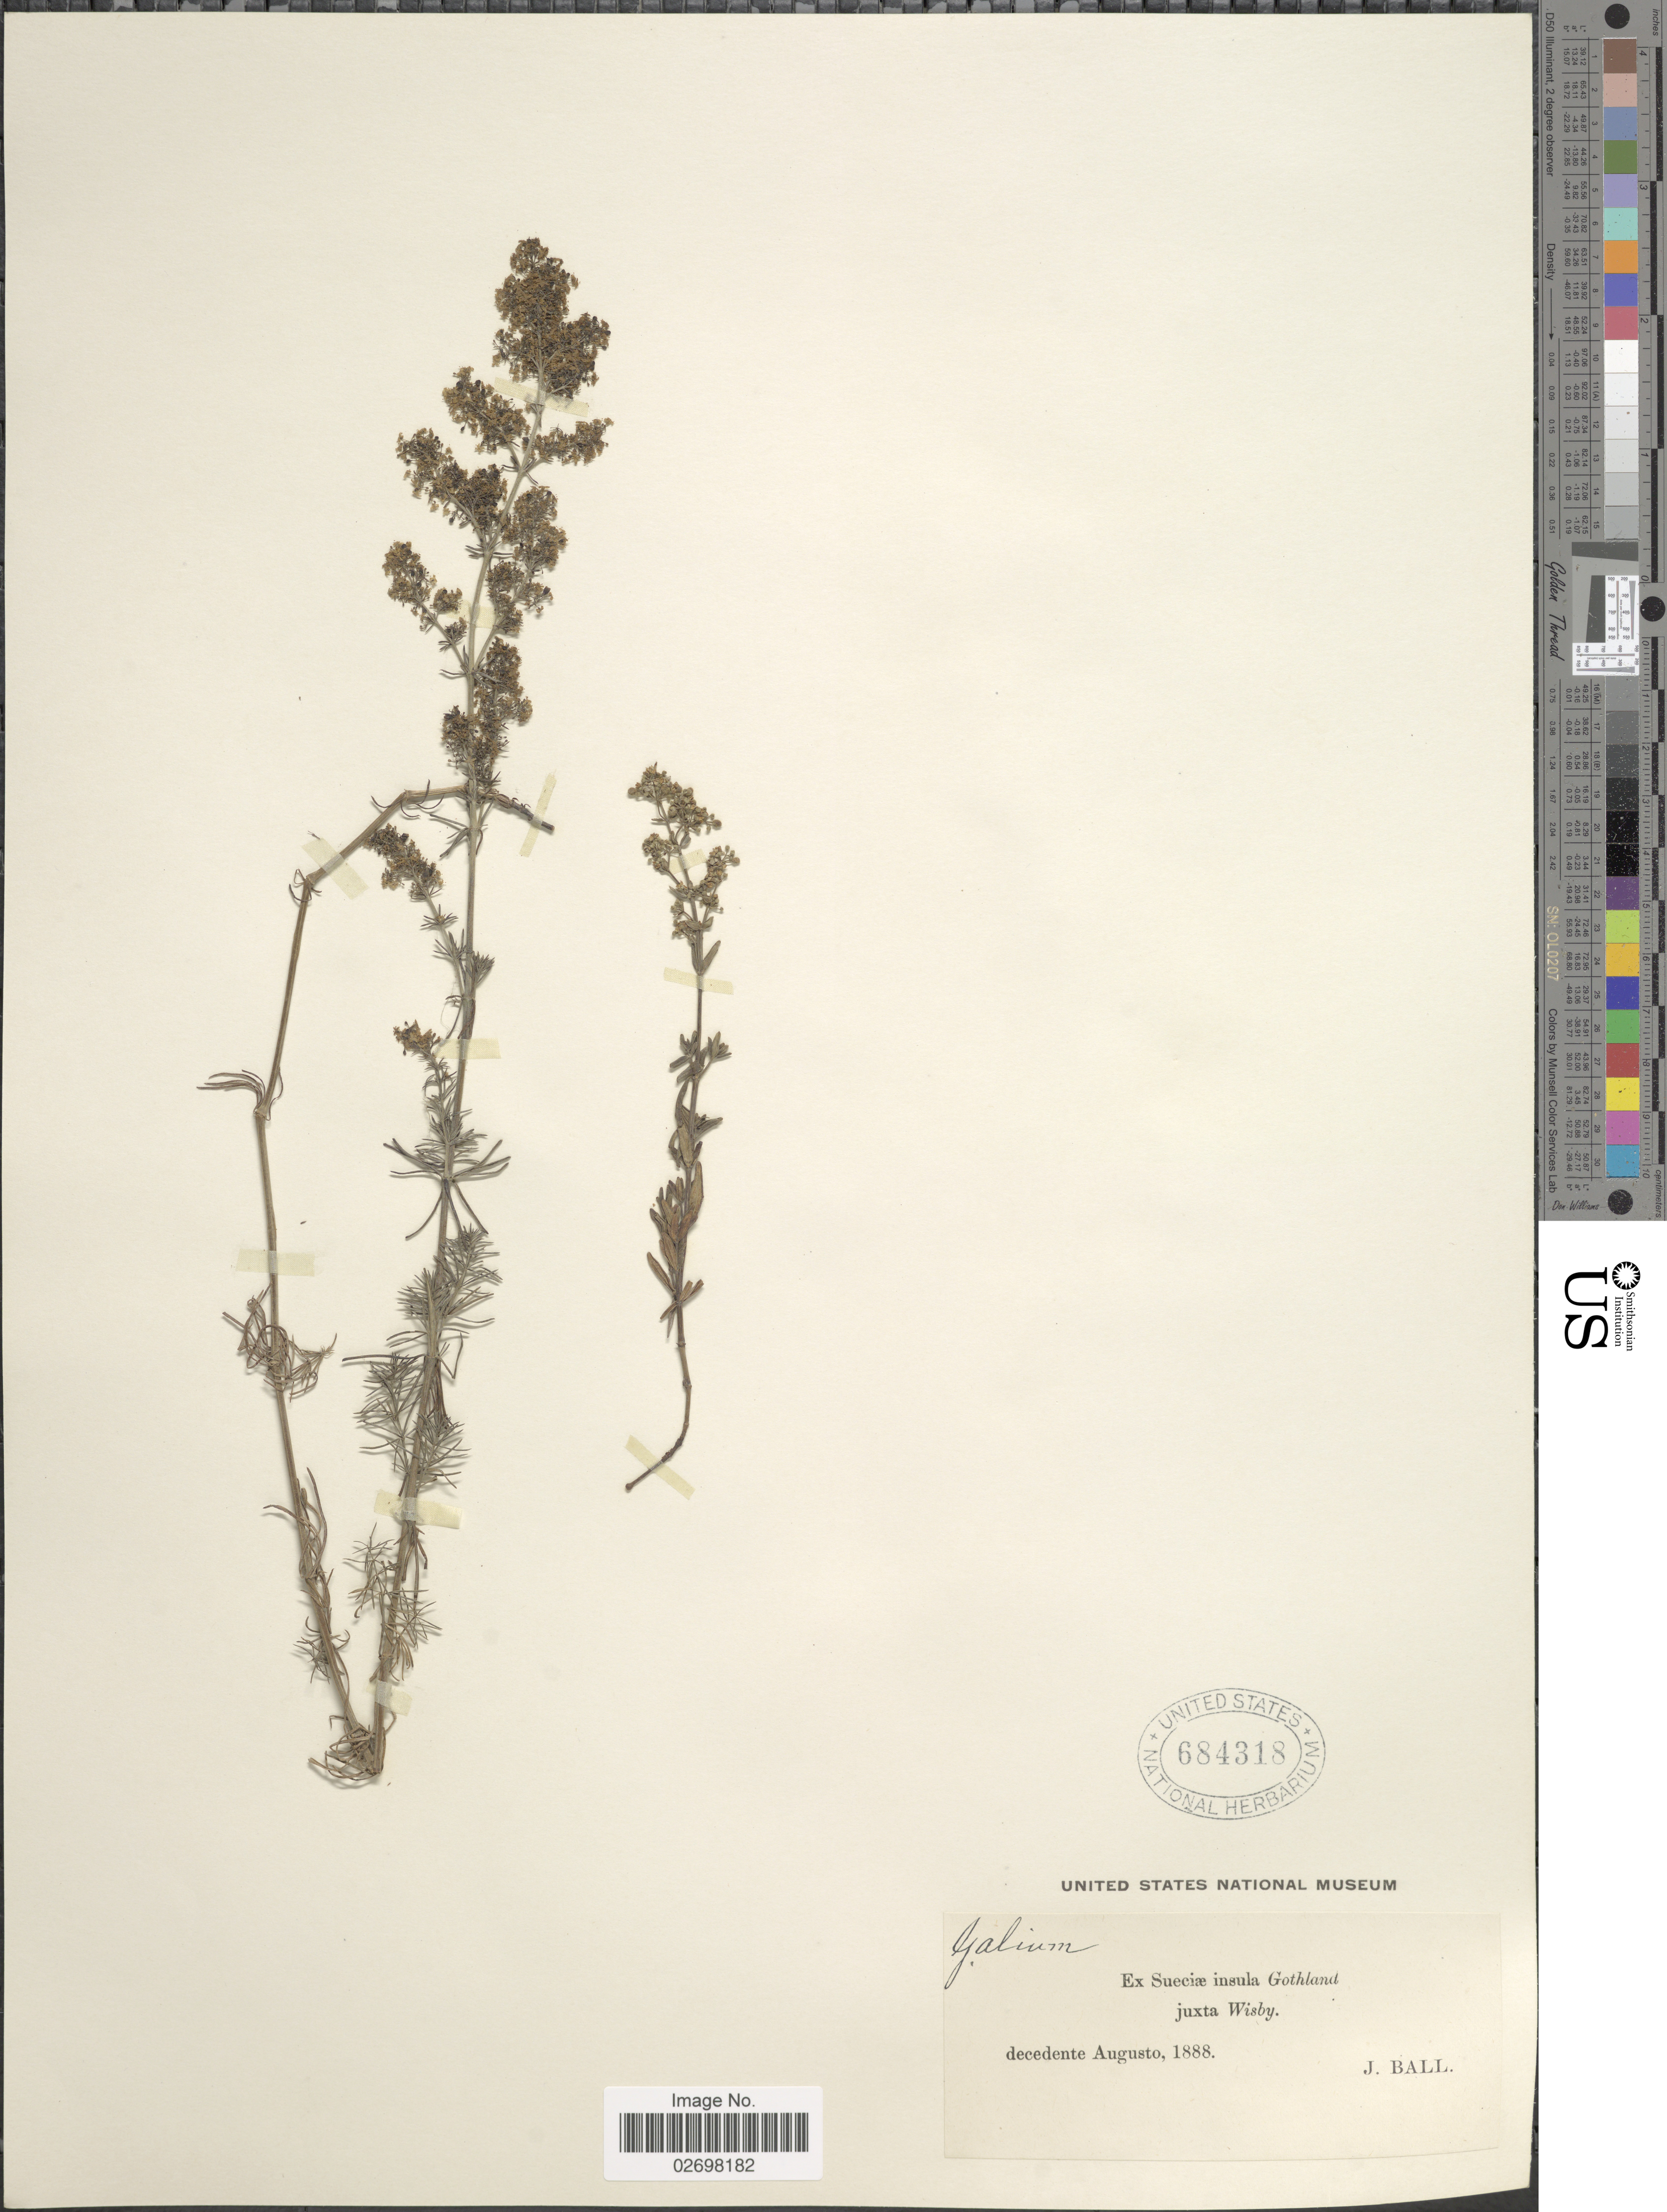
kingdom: Plantae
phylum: Tracheophyta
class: Magnoliopsida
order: Gentianales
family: Rubiaceae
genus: Galium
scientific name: Galium sp.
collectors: J. Ball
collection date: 1888-08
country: Sweden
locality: Sueciæ insula Gothland juxta Wisby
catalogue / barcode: US 684318